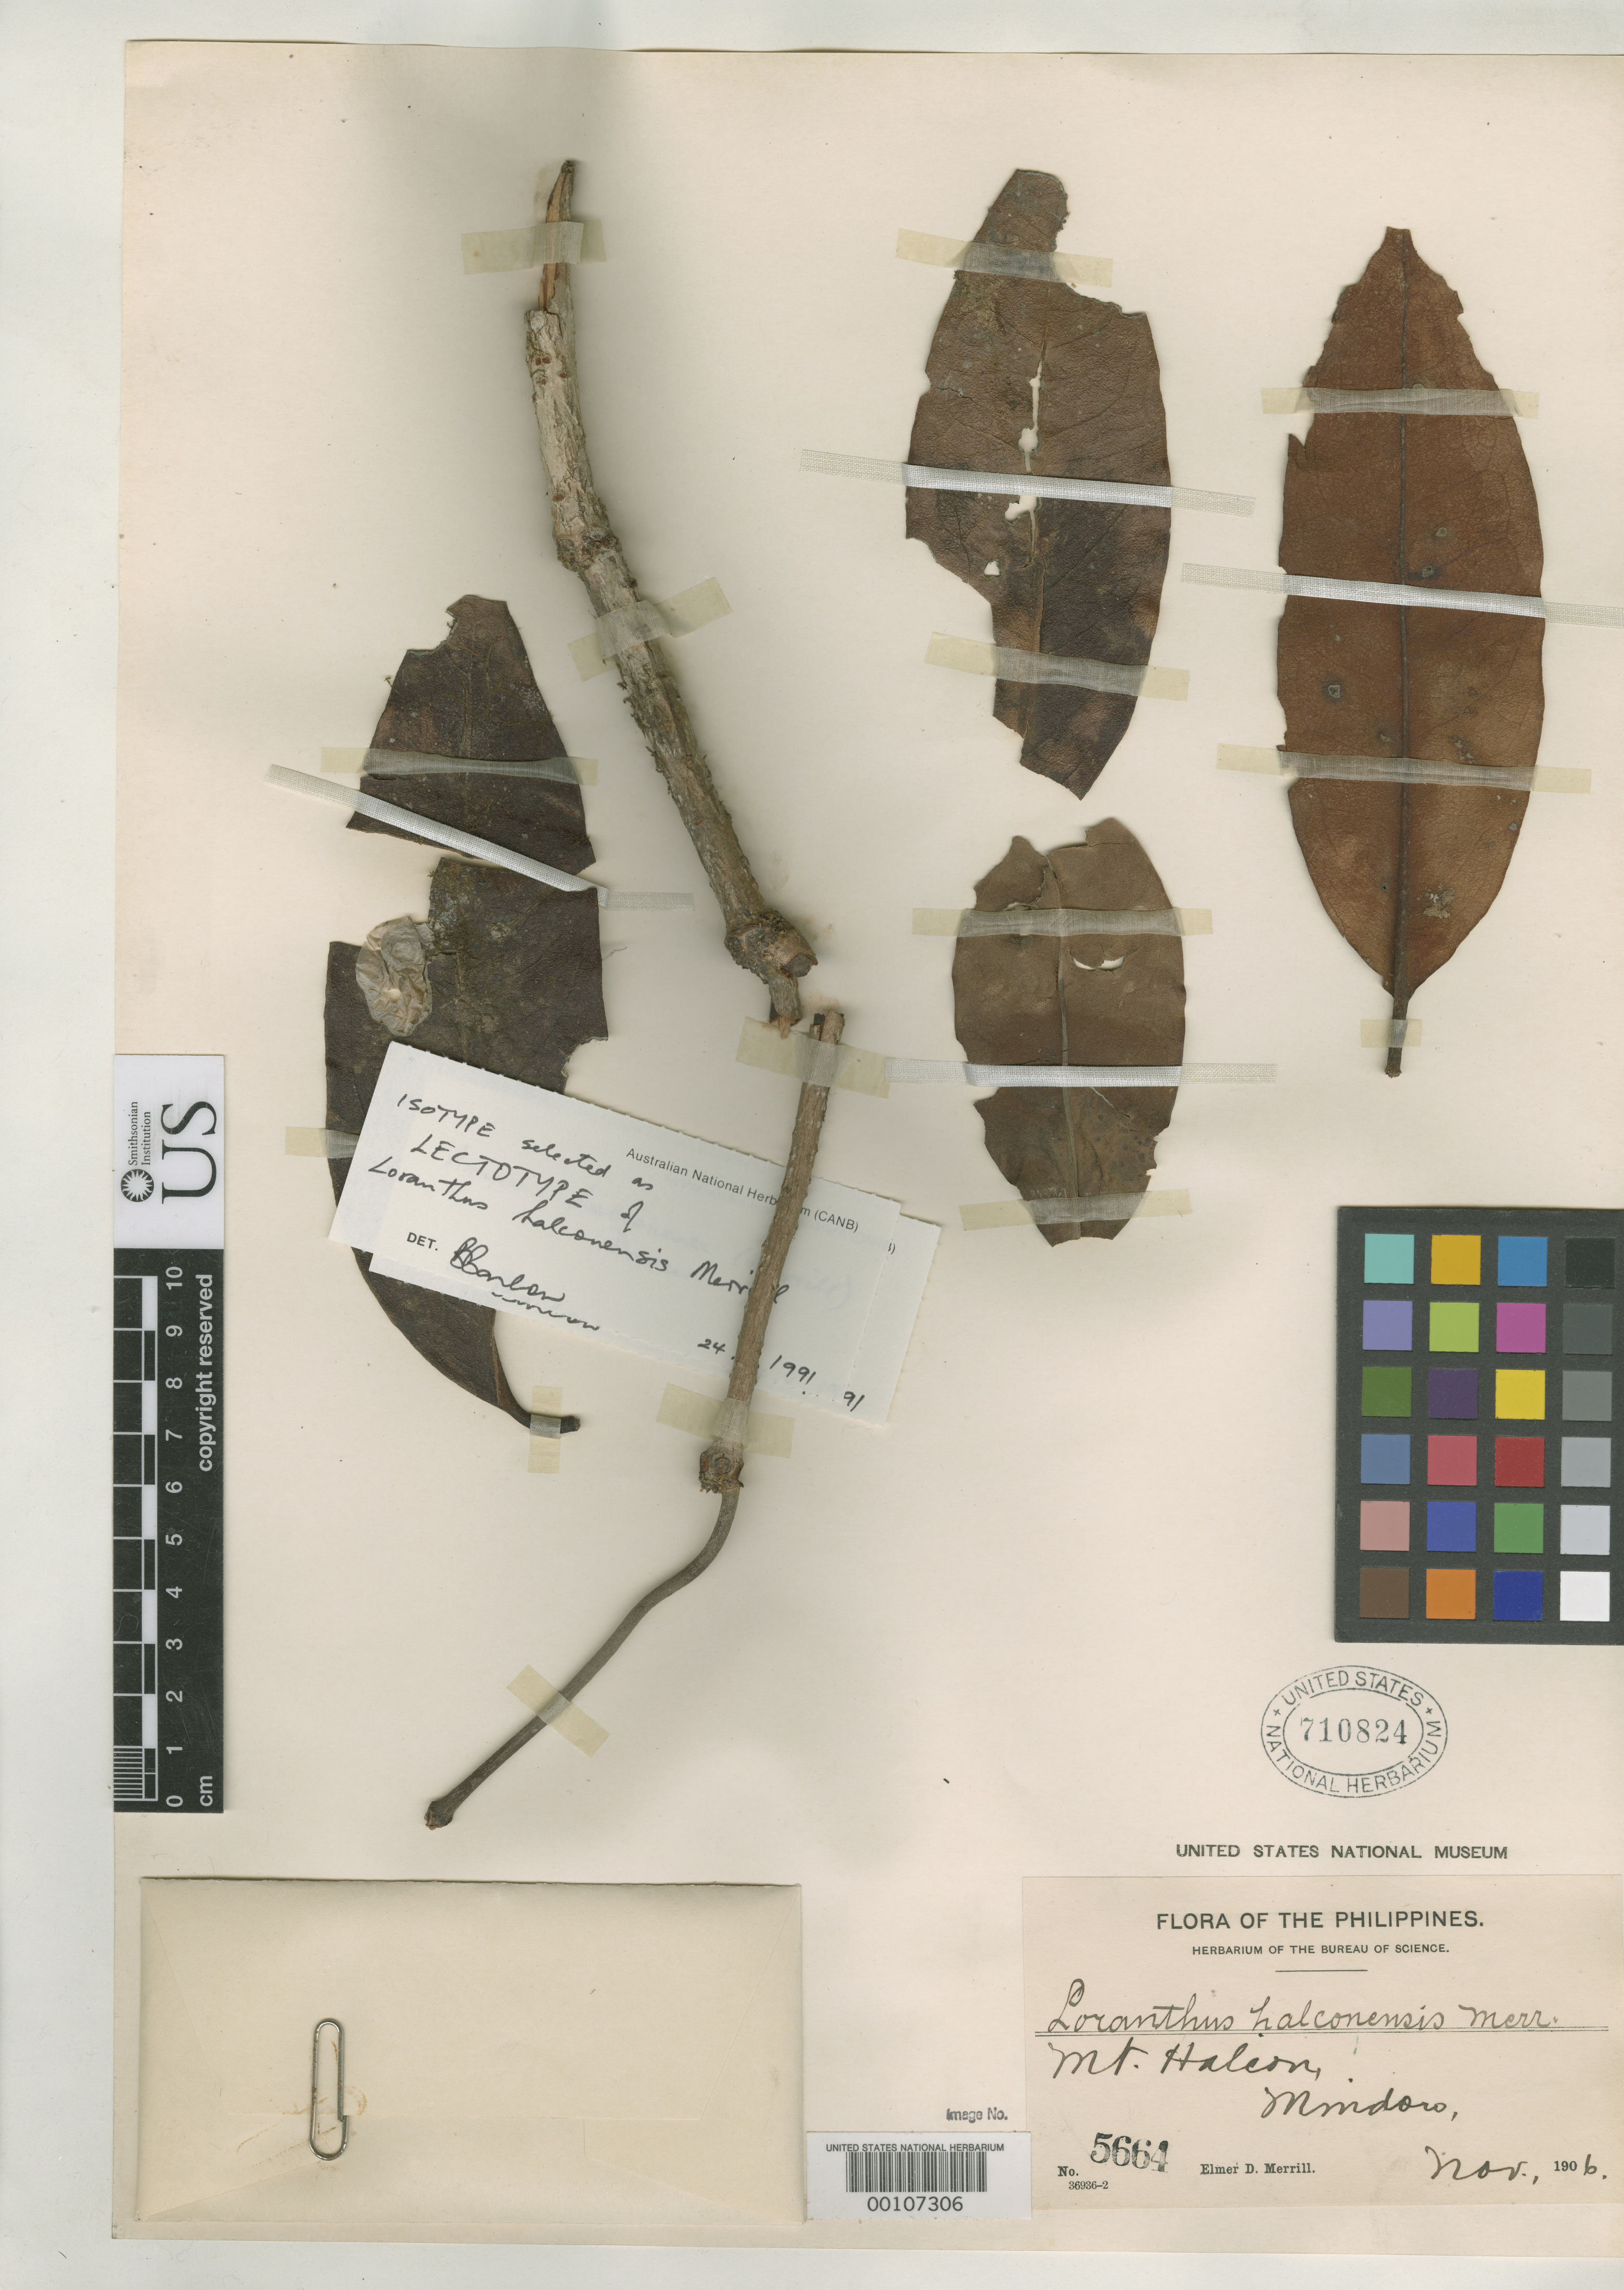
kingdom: Plantae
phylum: Tracheophyta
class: Magnoliopsida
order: Santalales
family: Loranthaceae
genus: Loranthus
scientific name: Loranthus halconensis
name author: Merr.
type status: Isotype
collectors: E. D. Merrill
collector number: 5664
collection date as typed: Nov 1906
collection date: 1906-11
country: Philippines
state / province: Mimaropa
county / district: Mindoro Oriental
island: Mindoro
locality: Mt. Halcon, along river.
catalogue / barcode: US 710824